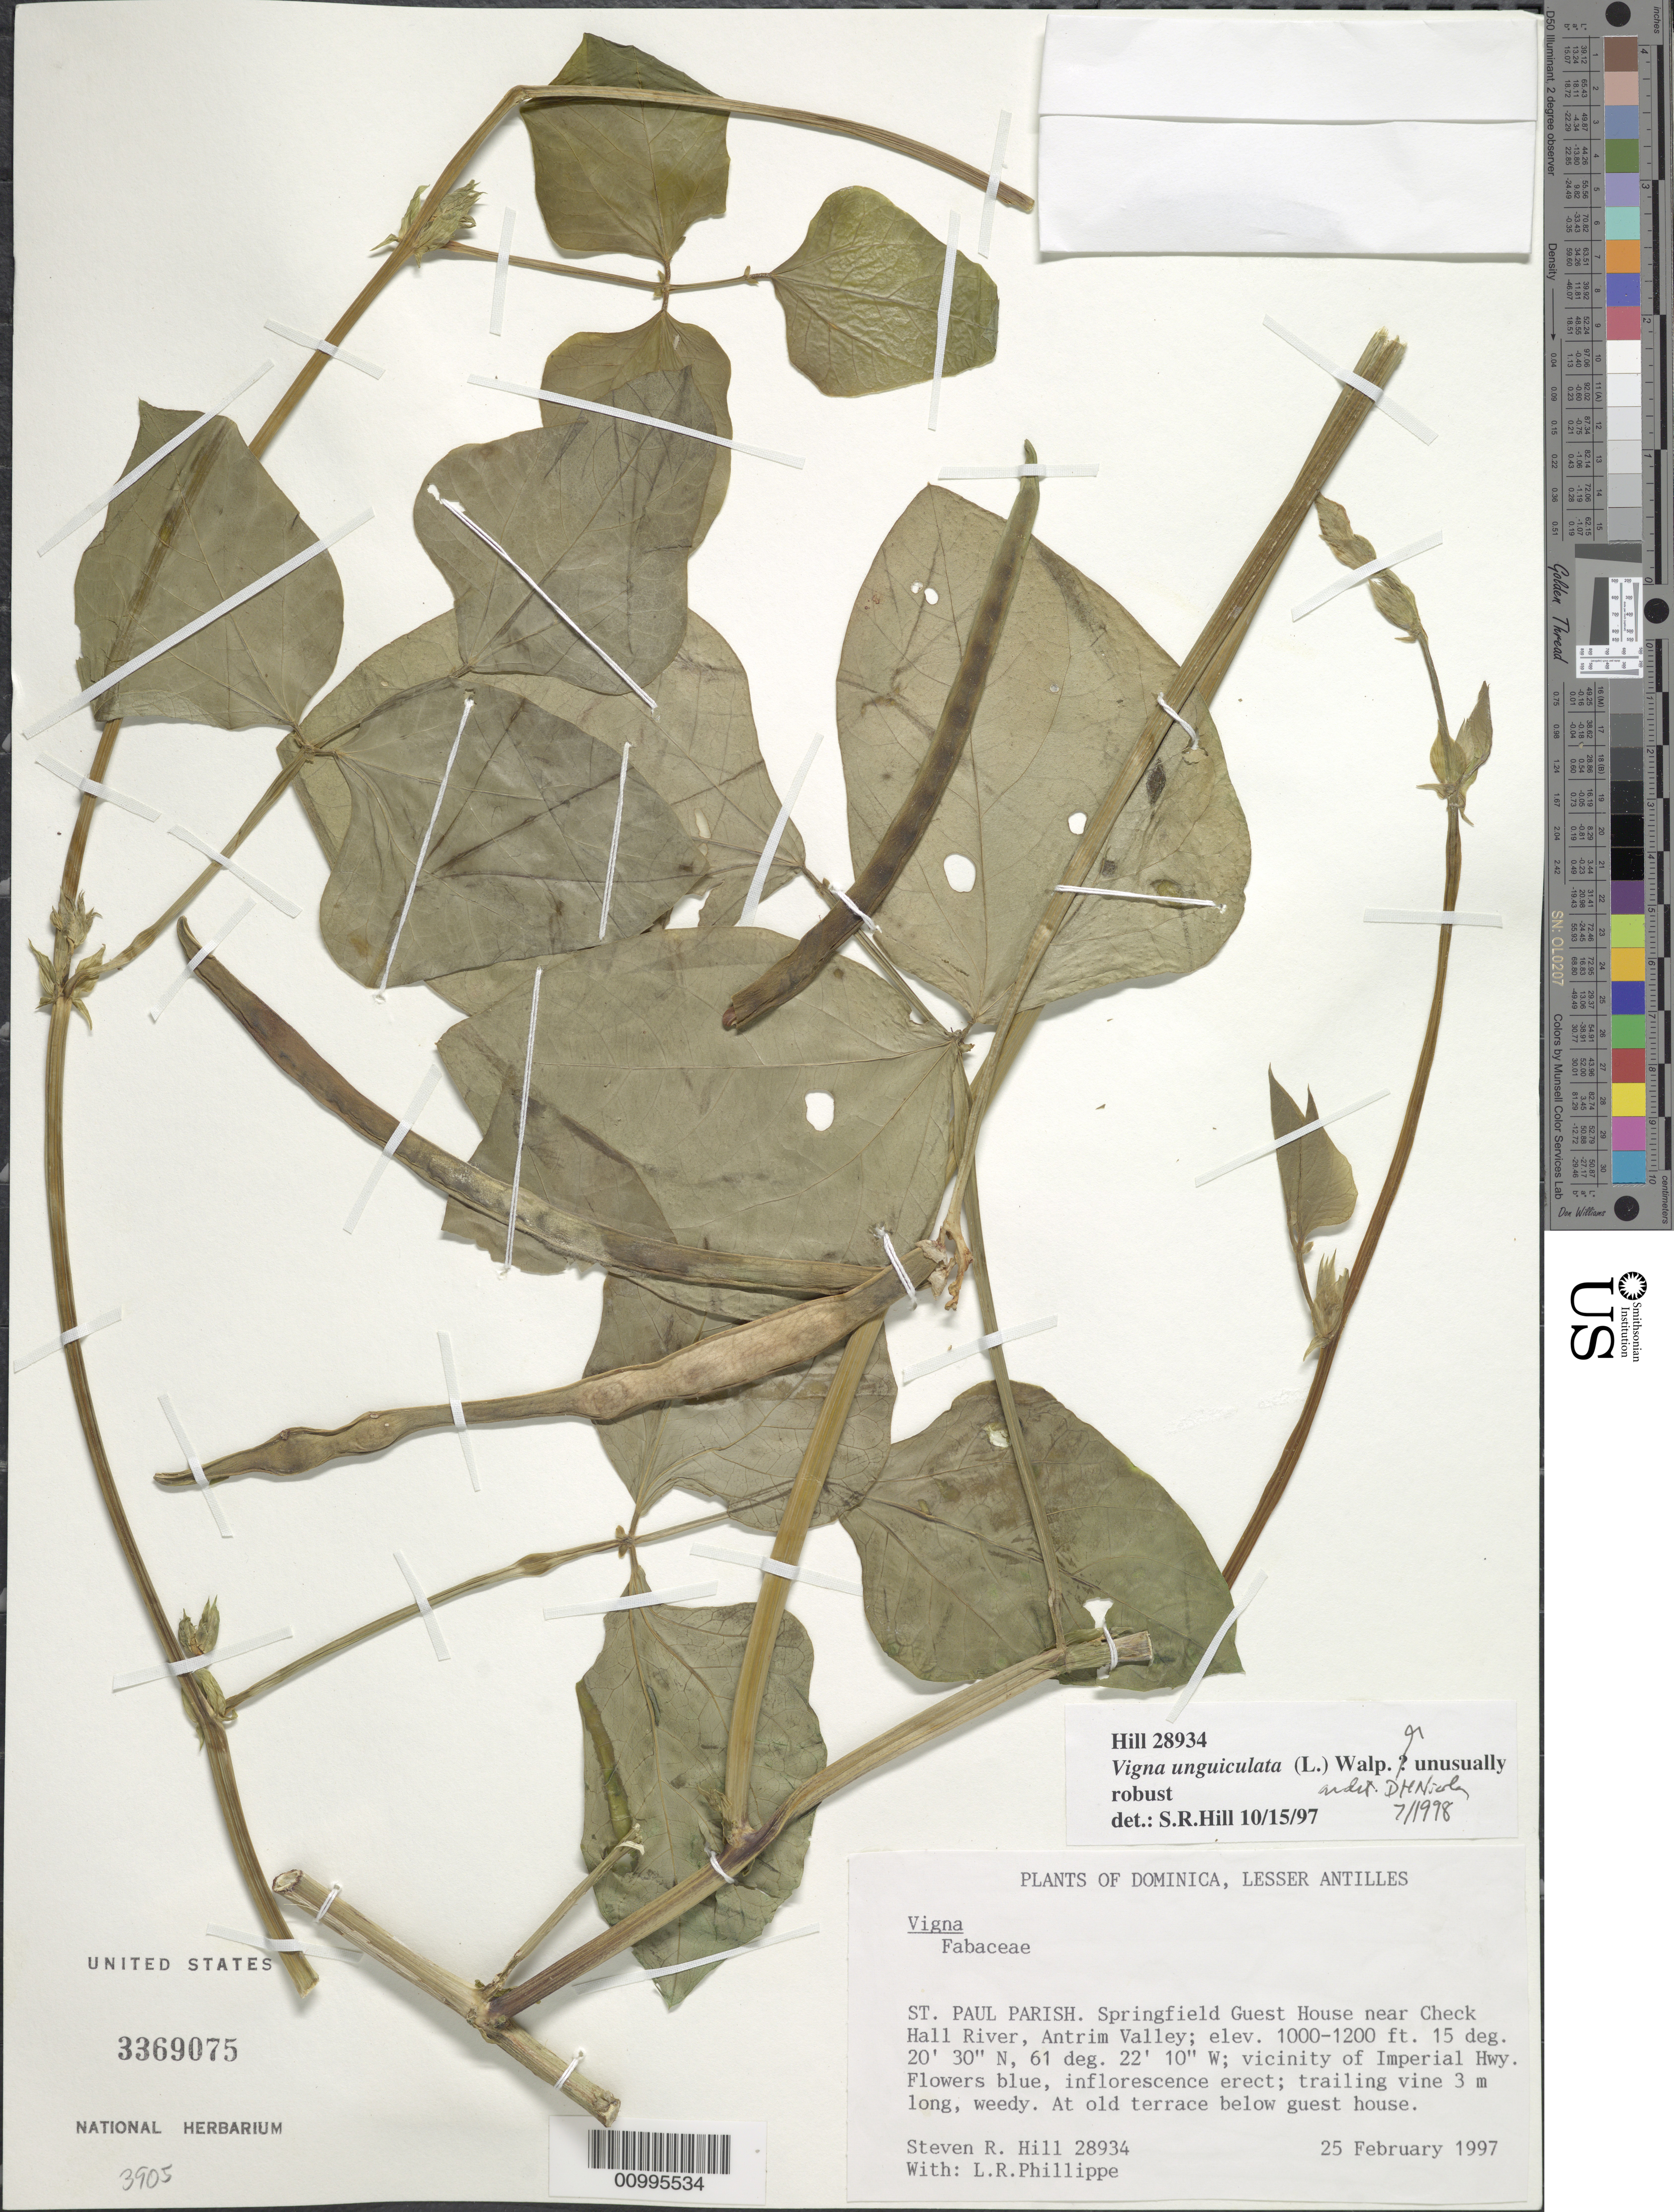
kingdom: Plantae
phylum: Tracheophyta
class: Magnoliopsida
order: Fabales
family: Fabaceae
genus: Vigna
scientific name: Vigna unguiculata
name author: (L.) Walp.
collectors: S. R. Hill & L. Phillippe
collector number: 28934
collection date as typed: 25 Feb 1997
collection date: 1997-02-25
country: Dominica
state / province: St. Paul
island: Dominica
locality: Lesser Antilles. Vicinity of Imperial Hwy. Springfield Guest House near Check Hall River, Antrim Valley. At old terrace below guest house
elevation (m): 305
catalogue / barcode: US 3369075